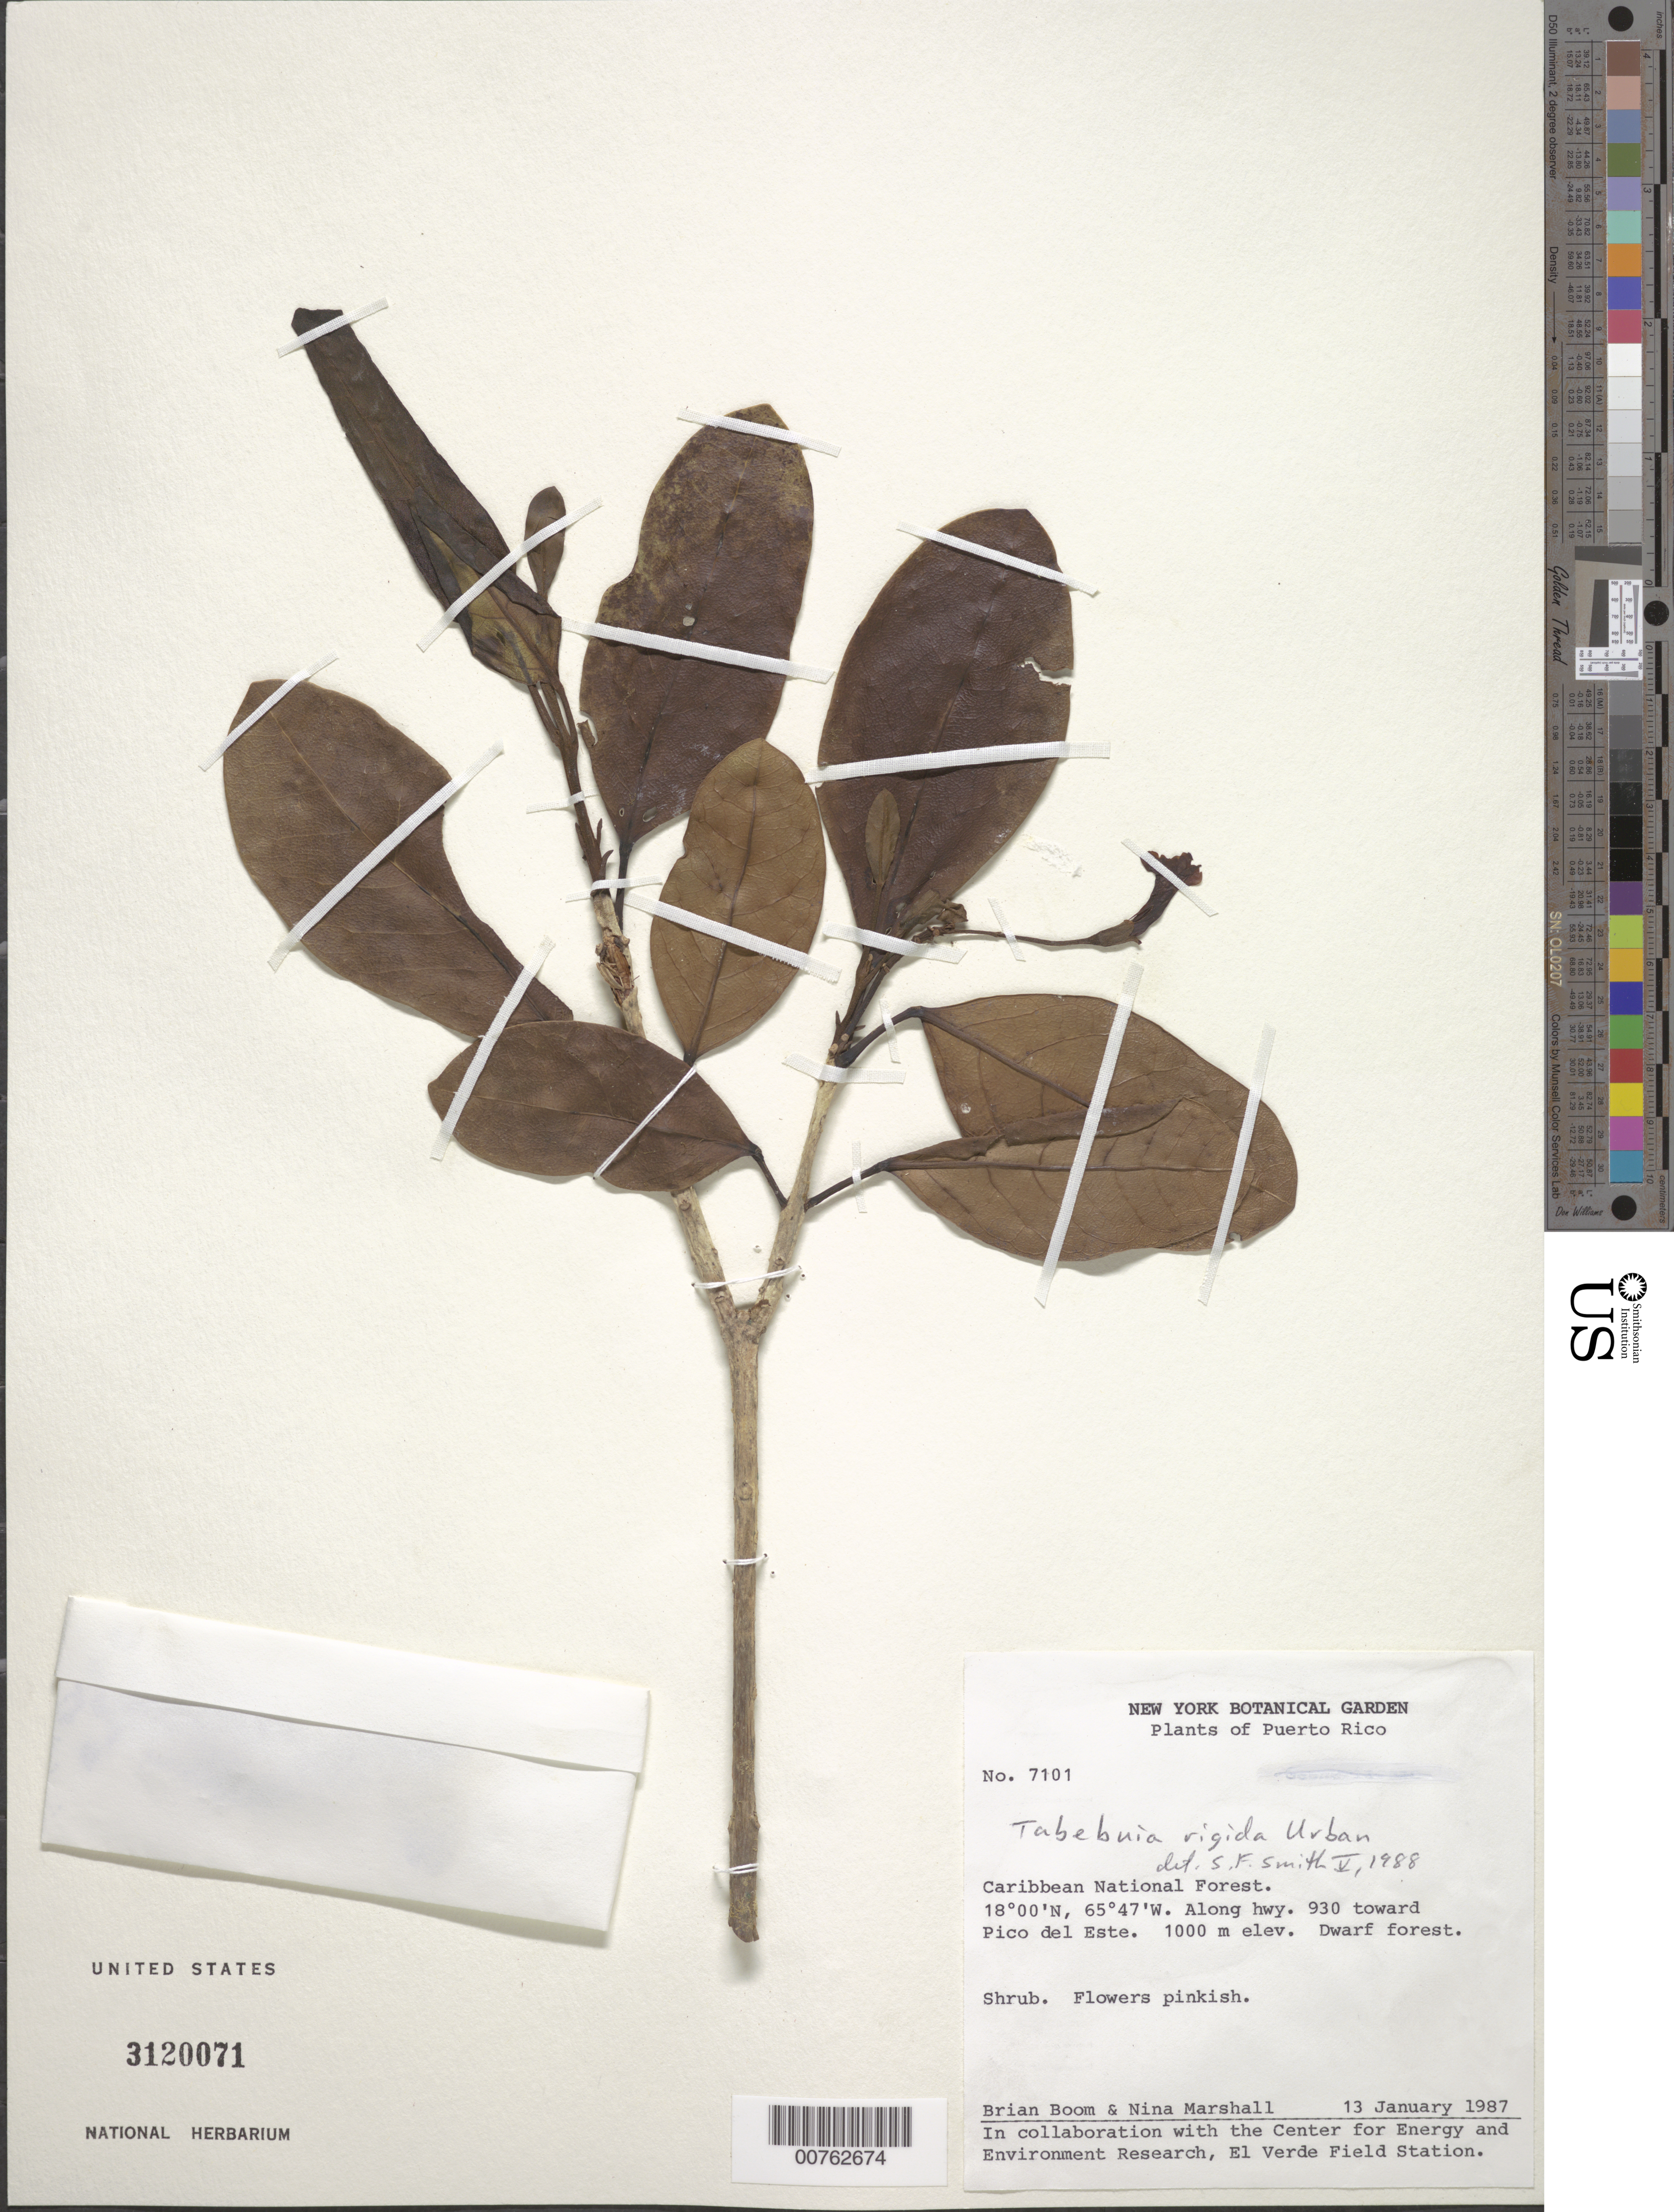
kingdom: Plantae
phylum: Tracheophyta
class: Magnoliopsida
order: Lamiales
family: Bignoniaceae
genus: Tabebuia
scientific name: Tabebuia rigida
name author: Urb.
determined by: Smith, Stephen F., (US), NMNH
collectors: B. M. Boom & N. Marshall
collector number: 7101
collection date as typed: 13 Jan 1987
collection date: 1987-01-13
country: Puerto Rico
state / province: Río Grande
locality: Caribbean National Forest. Along hwy 930 toward Pico del Este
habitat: Dwarf forest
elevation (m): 1000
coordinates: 18, -65.78333333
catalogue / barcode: US 3120071